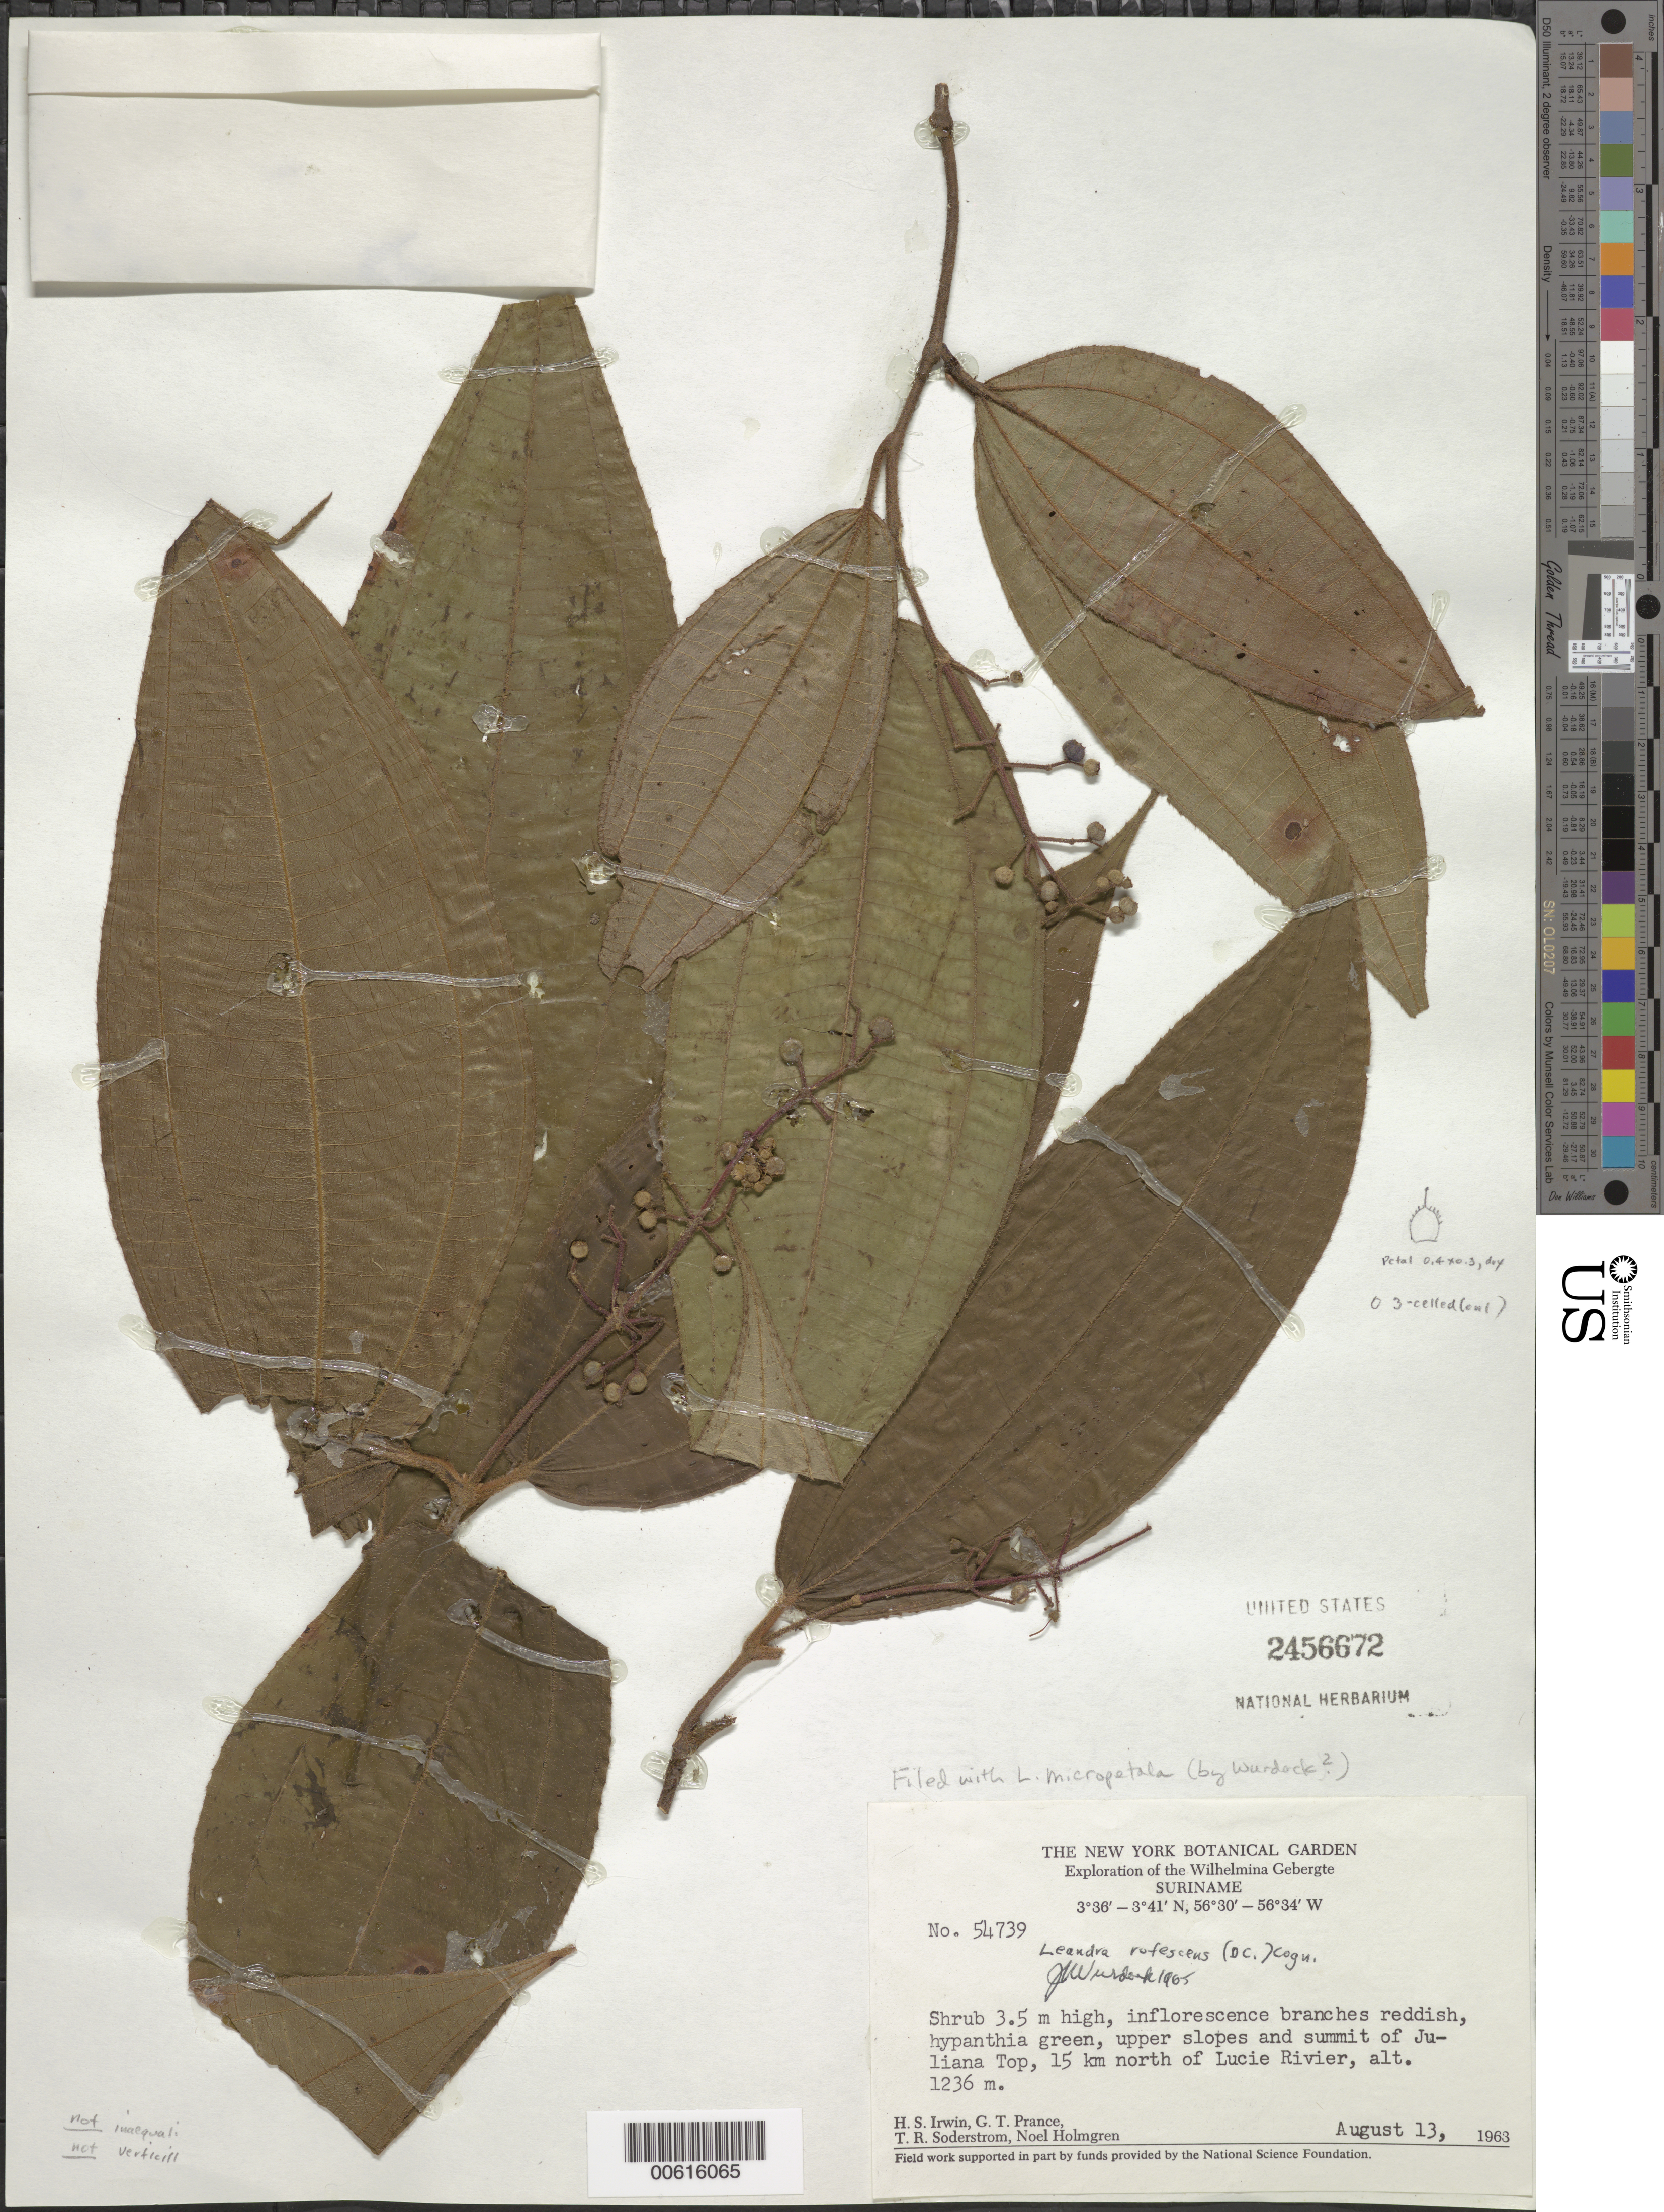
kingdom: Plantae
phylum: Tracheophyta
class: Magnoliopsida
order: Myrtales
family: Melastomataceae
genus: Leandra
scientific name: Leandra rufescens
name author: (DC.) Cogn.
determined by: Wurdack, John J., (US), US (UNITED STATES)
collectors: H. Irwin, G. T. Prance, T. R. Soderstrom & N. H. Holmgren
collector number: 54739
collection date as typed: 13-Aug-63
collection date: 1963-08-13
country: Suriname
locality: Juliana Top, 15 km N of Lucie R., Wilhelmina Gebergte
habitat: Upper slopes and summit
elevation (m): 1236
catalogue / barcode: US 2456672